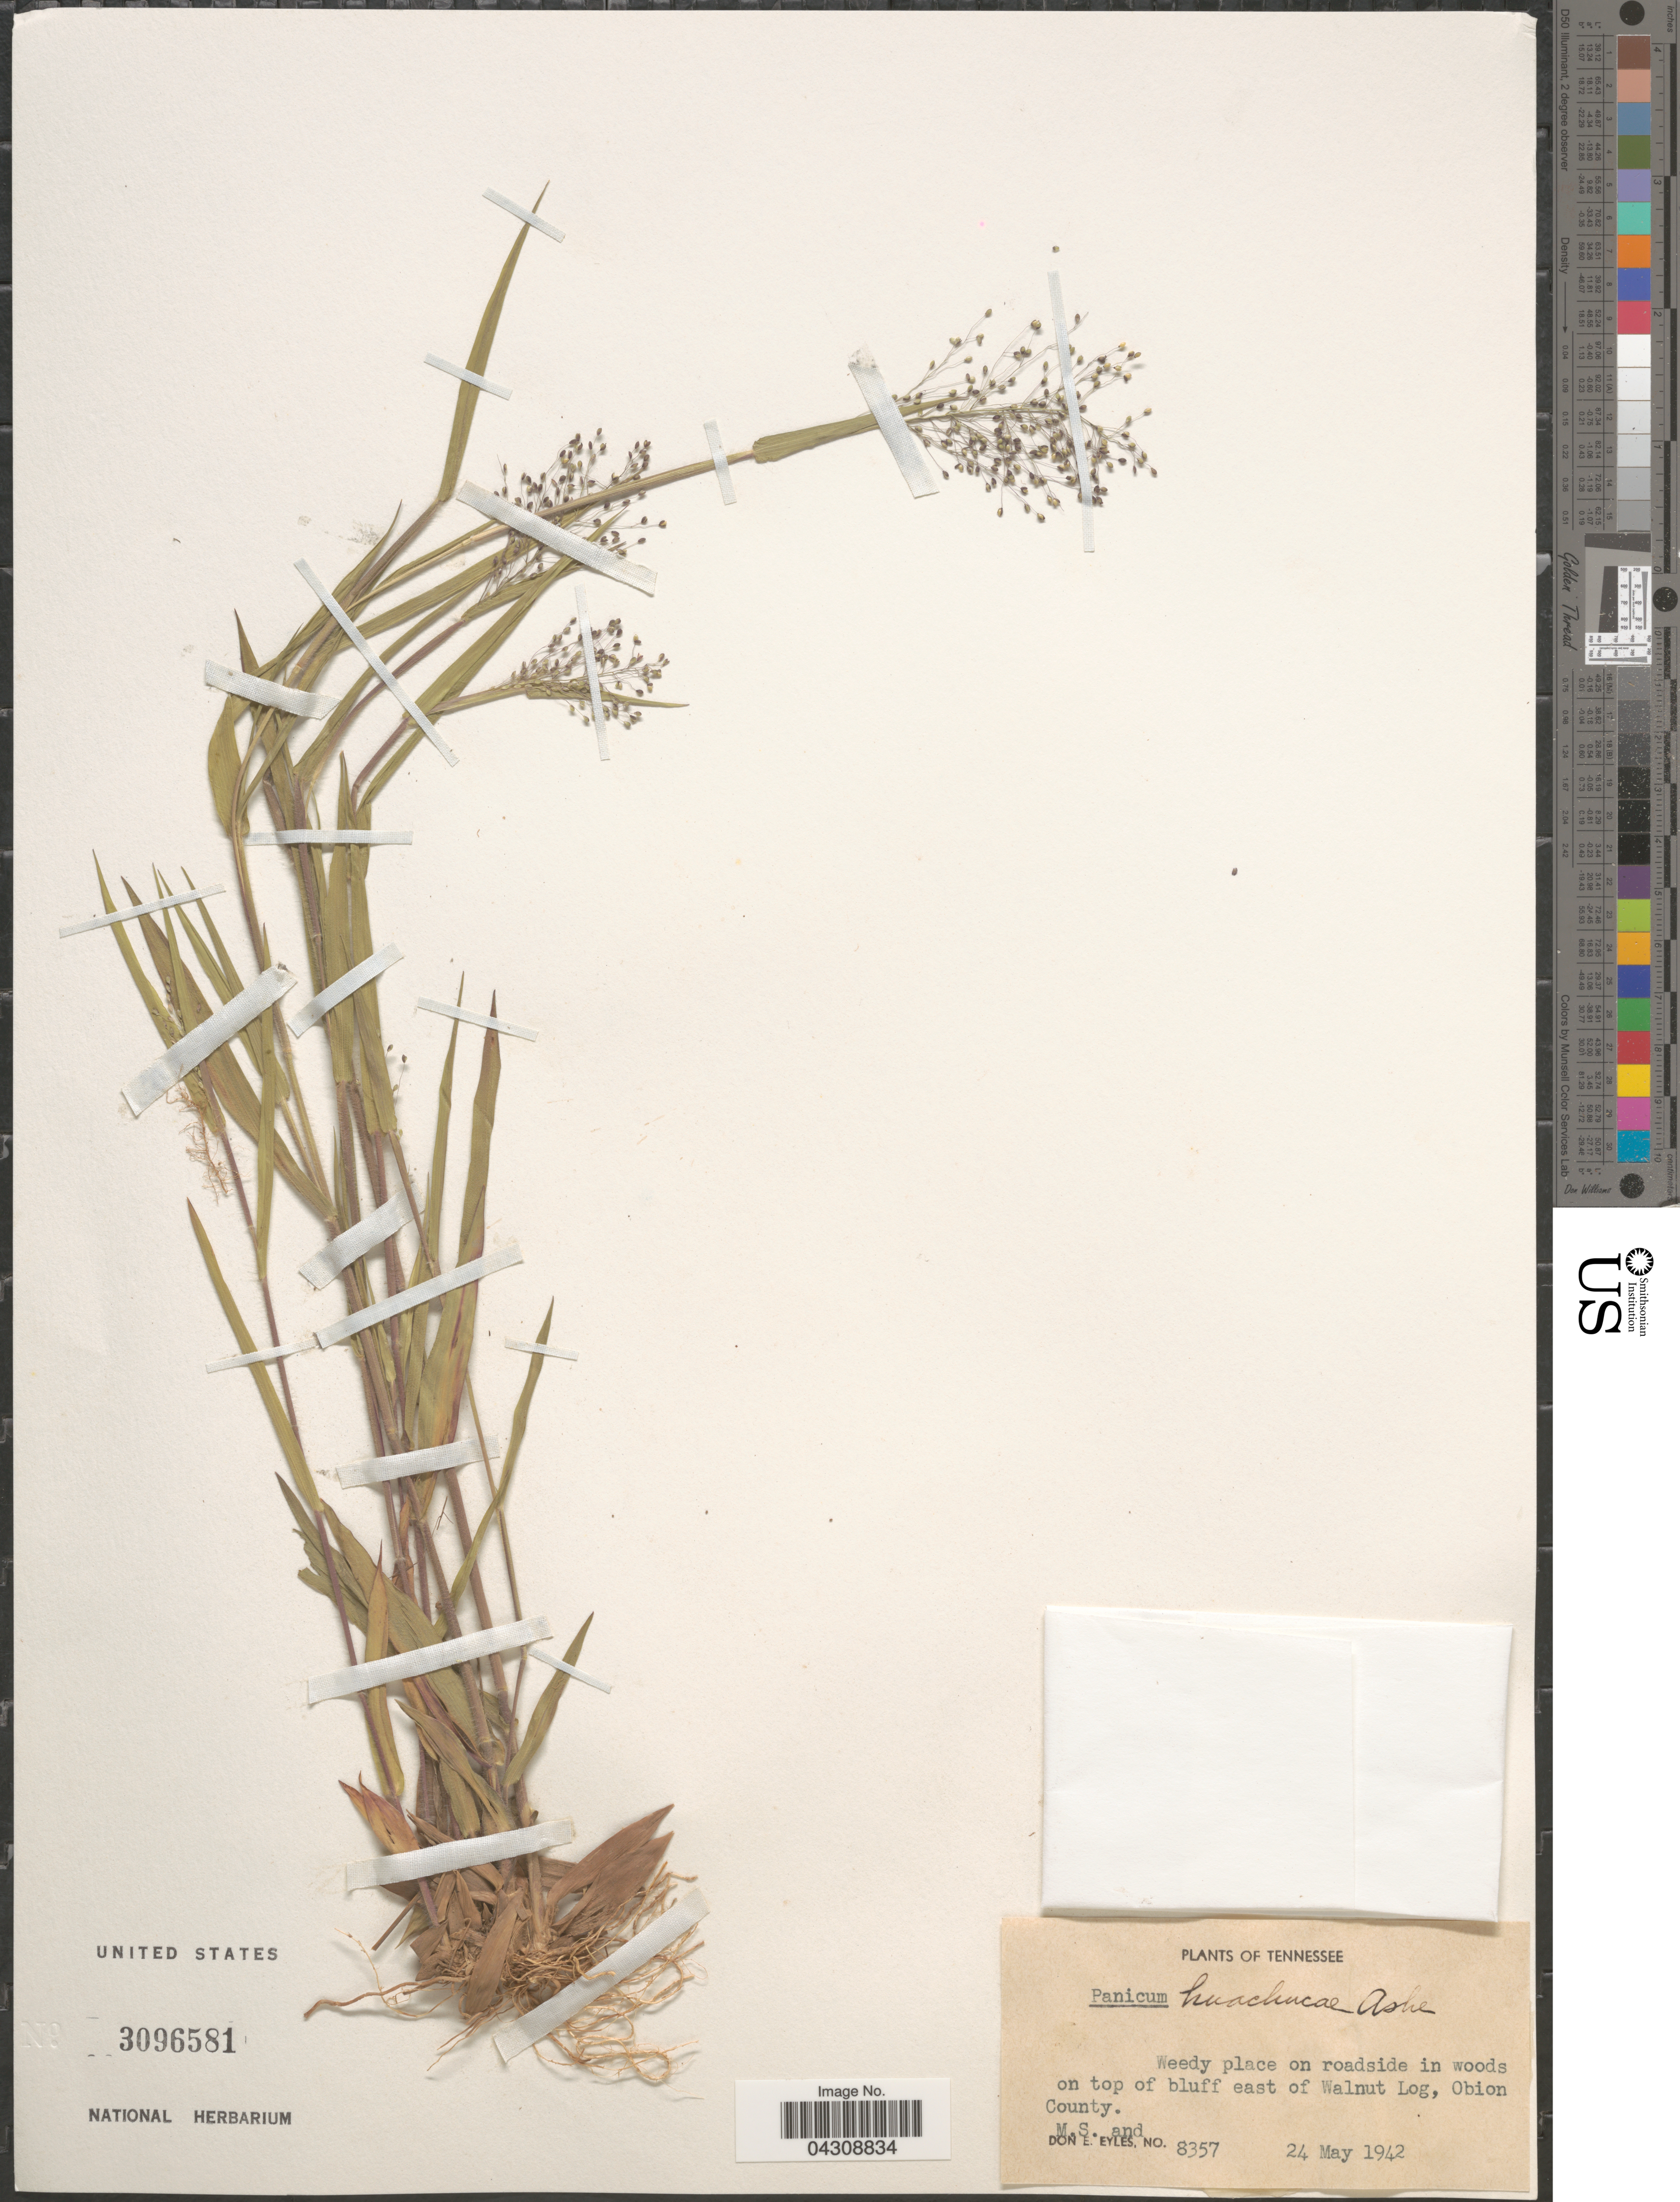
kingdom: Plantae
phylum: Tracheophyta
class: Liliopsida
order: Poales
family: Poaceae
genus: Dichanthelium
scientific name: Dichanthelium acuminatum var. acuminatum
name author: (Sw.) Gould & C.A. Clark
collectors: M. Eyles & D. Eyles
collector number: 8357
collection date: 1942-05-24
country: United States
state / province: Tennessee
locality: Weedy place on roadside in woods on top of bluff east of Walnut Log, Obion County.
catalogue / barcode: US 3096581